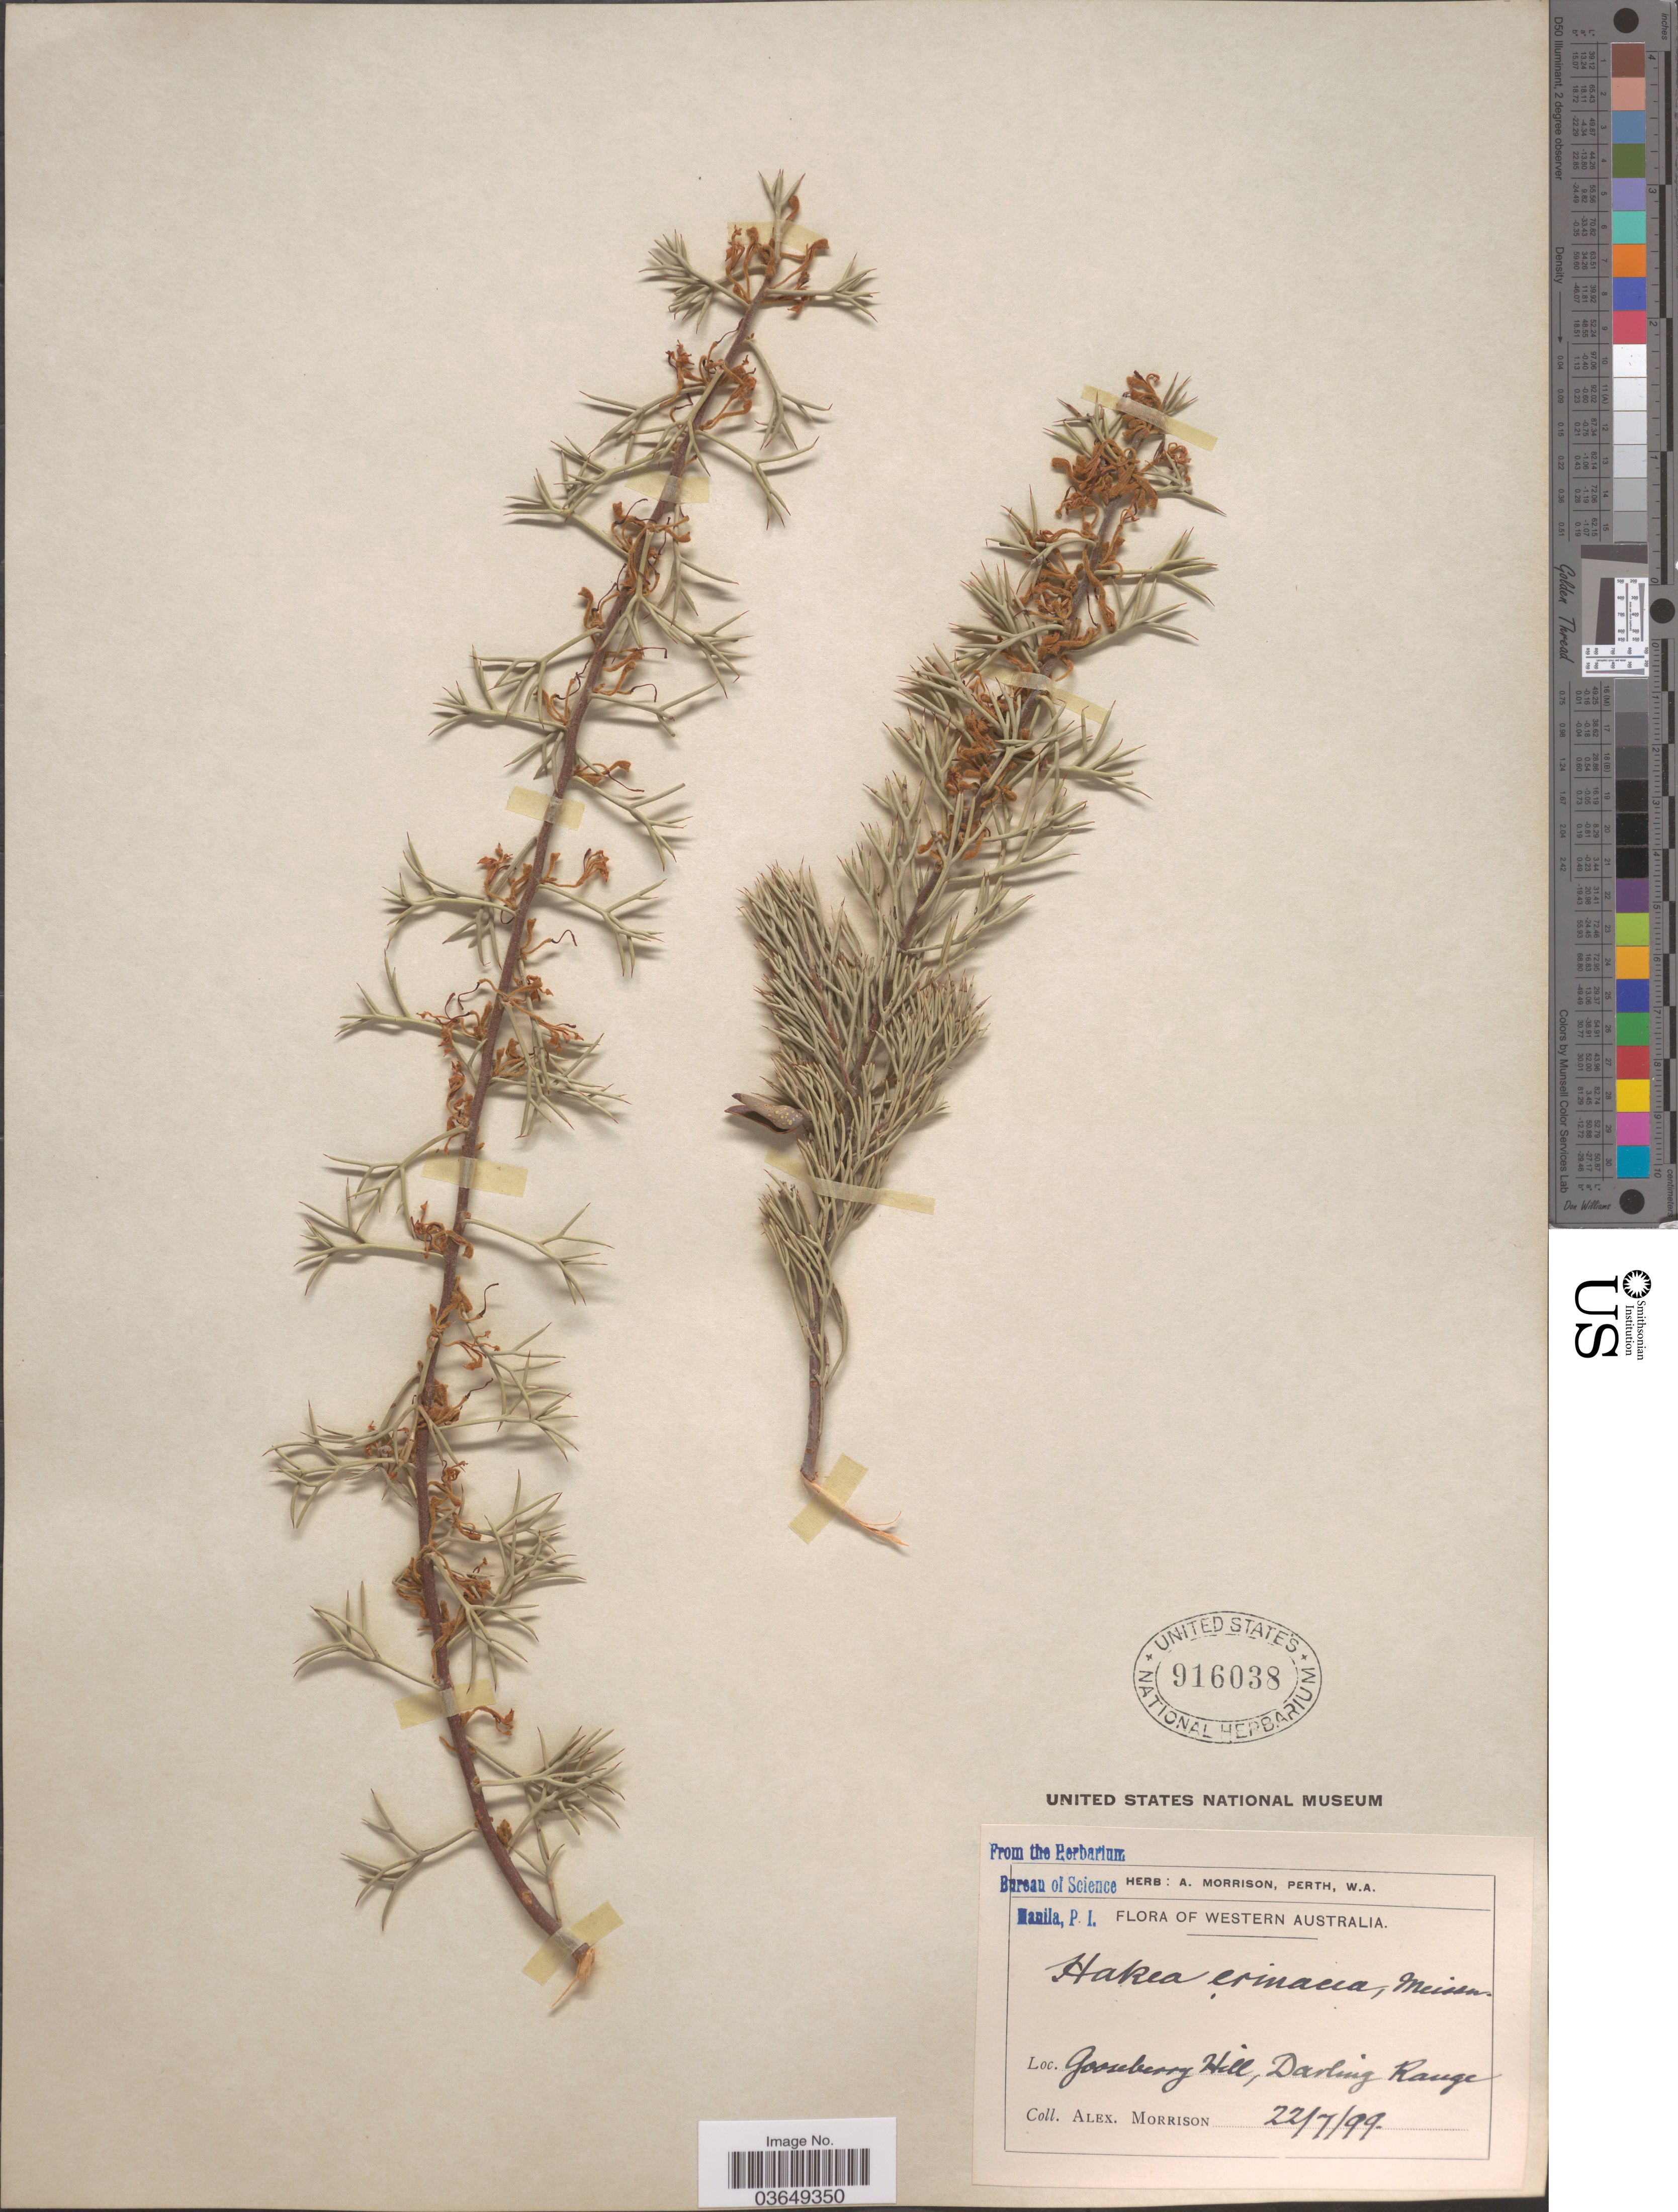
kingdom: Plantae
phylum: Tracheophyta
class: Magnoliopsida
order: Proteales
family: Proteaceae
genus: Hakea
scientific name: Hakea erinacea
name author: Meisn.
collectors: A. Morrison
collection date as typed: Transcribed d/m/y: 22/7/99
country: Australia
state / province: Western Australia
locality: Gooseberry Hill, Darling Range.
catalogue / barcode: US 916038